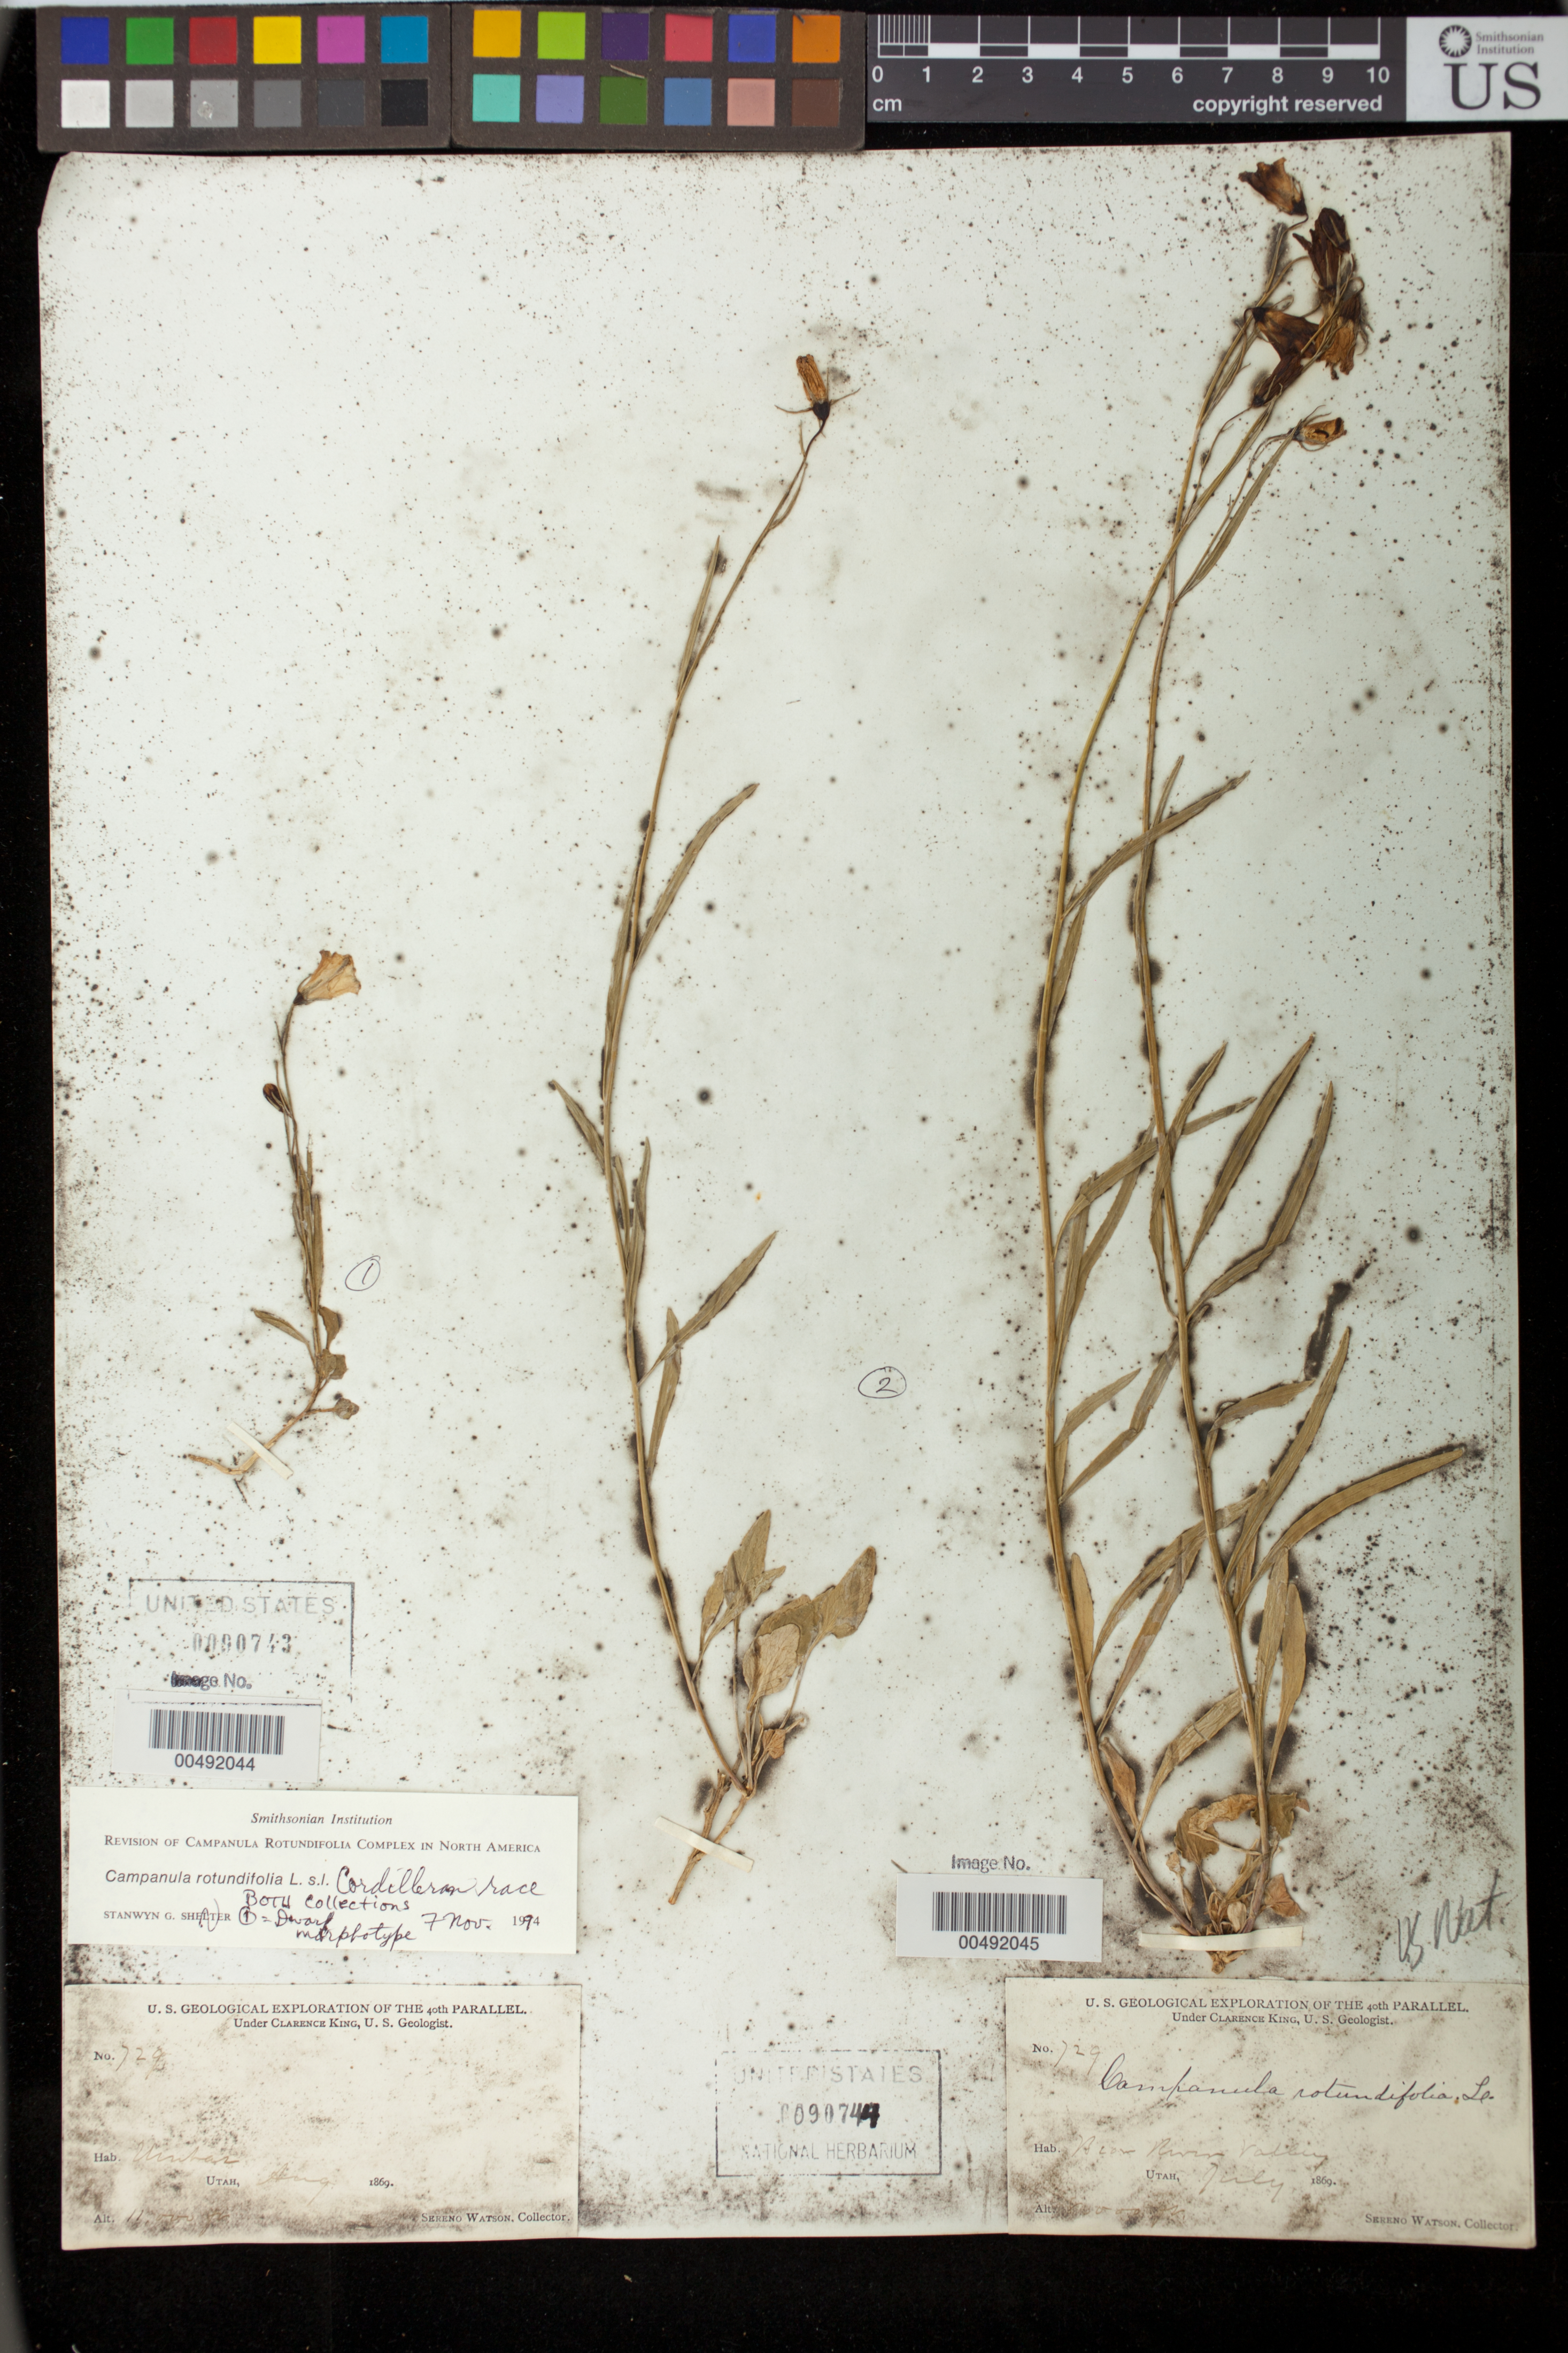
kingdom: Plantae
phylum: Tracheophyta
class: Magnoliopsida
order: Asterales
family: Campanulaceae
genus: Campanula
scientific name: Campanula rotundifolia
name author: L.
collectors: S. Watson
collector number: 729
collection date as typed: Jul 1869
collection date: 1869-07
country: United States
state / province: Utah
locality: Bear River Valley Cañon, "Exploration of the 40th Parallel"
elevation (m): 2438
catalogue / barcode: US 90744